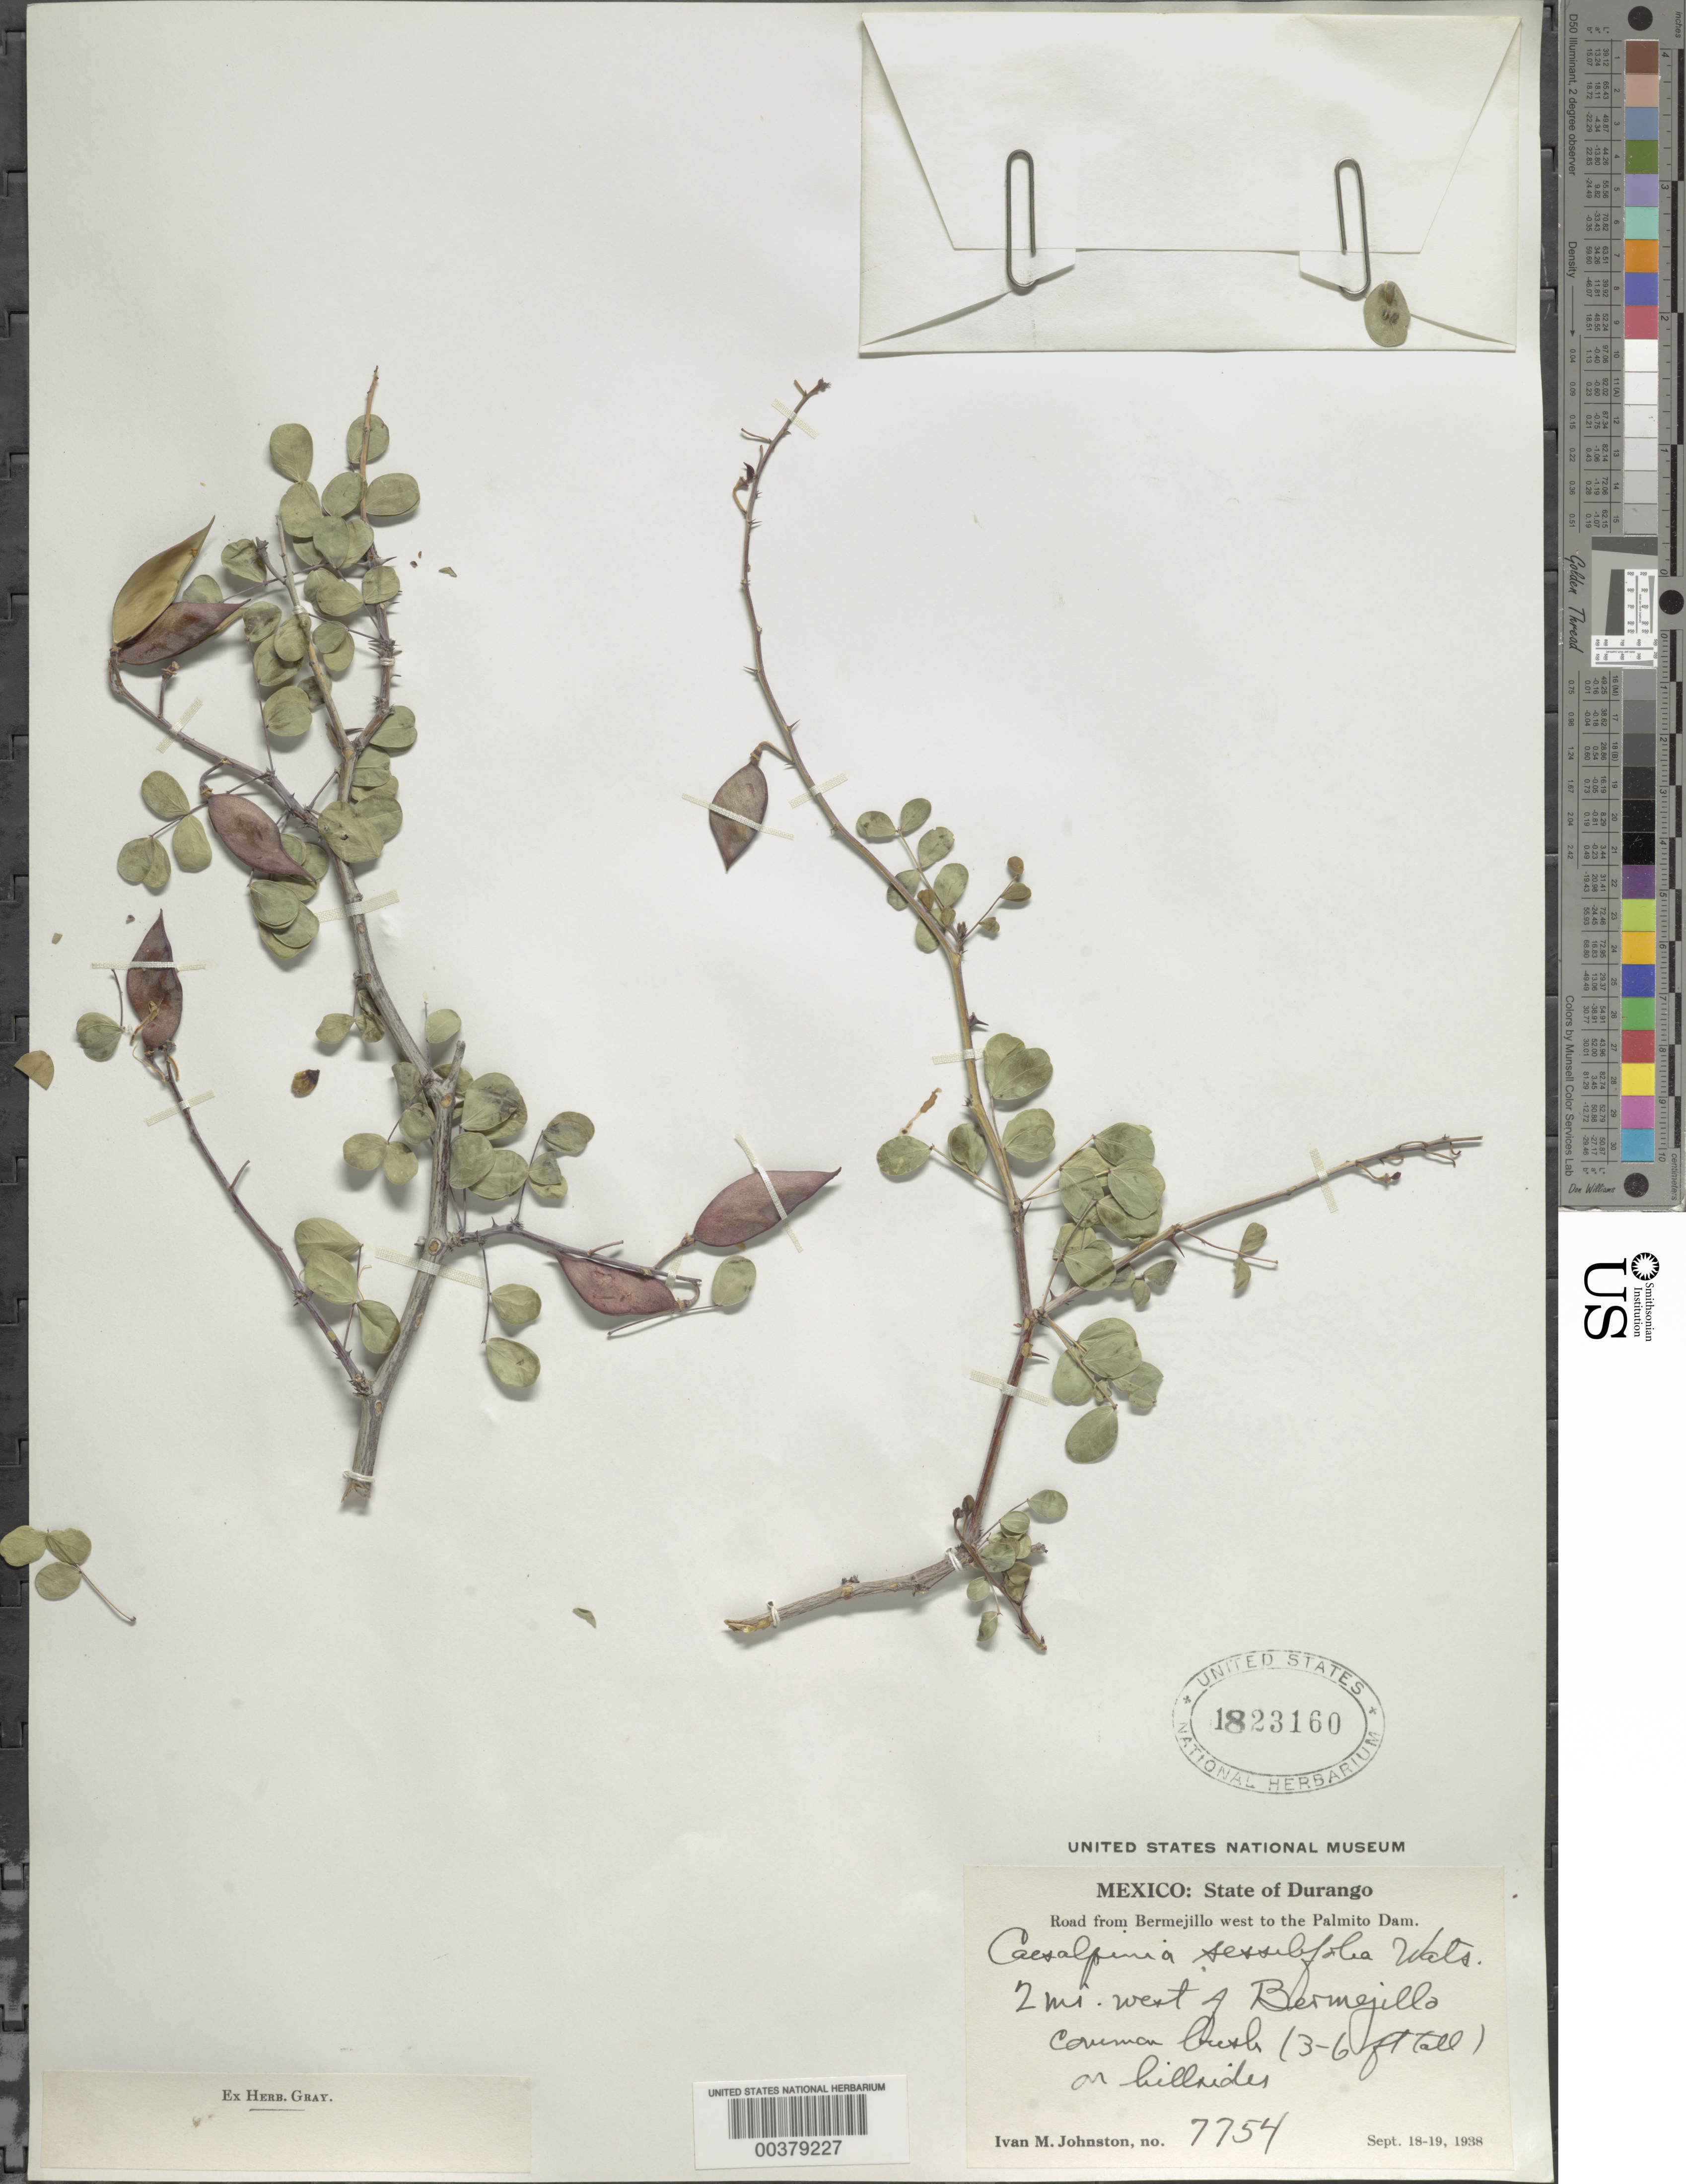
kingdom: Plantae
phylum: Tracheophyta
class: Magnoliopsida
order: Fabales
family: Fabaceae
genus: Denisophytum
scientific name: Denisophytum sessilifolium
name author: (S. Watson) Gagnon & G.P. Lewis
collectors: I.M. Johnston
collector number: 7754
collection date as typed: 18 Sep 1938 to 19 Sep 1938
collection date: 1938-09-18/1938-09-19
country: Mexico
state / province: Durango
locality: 2 mi W of Bermejillo; road from Bermejillo W to Palmito Dam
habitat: On hillsides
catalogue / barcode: US 1823160